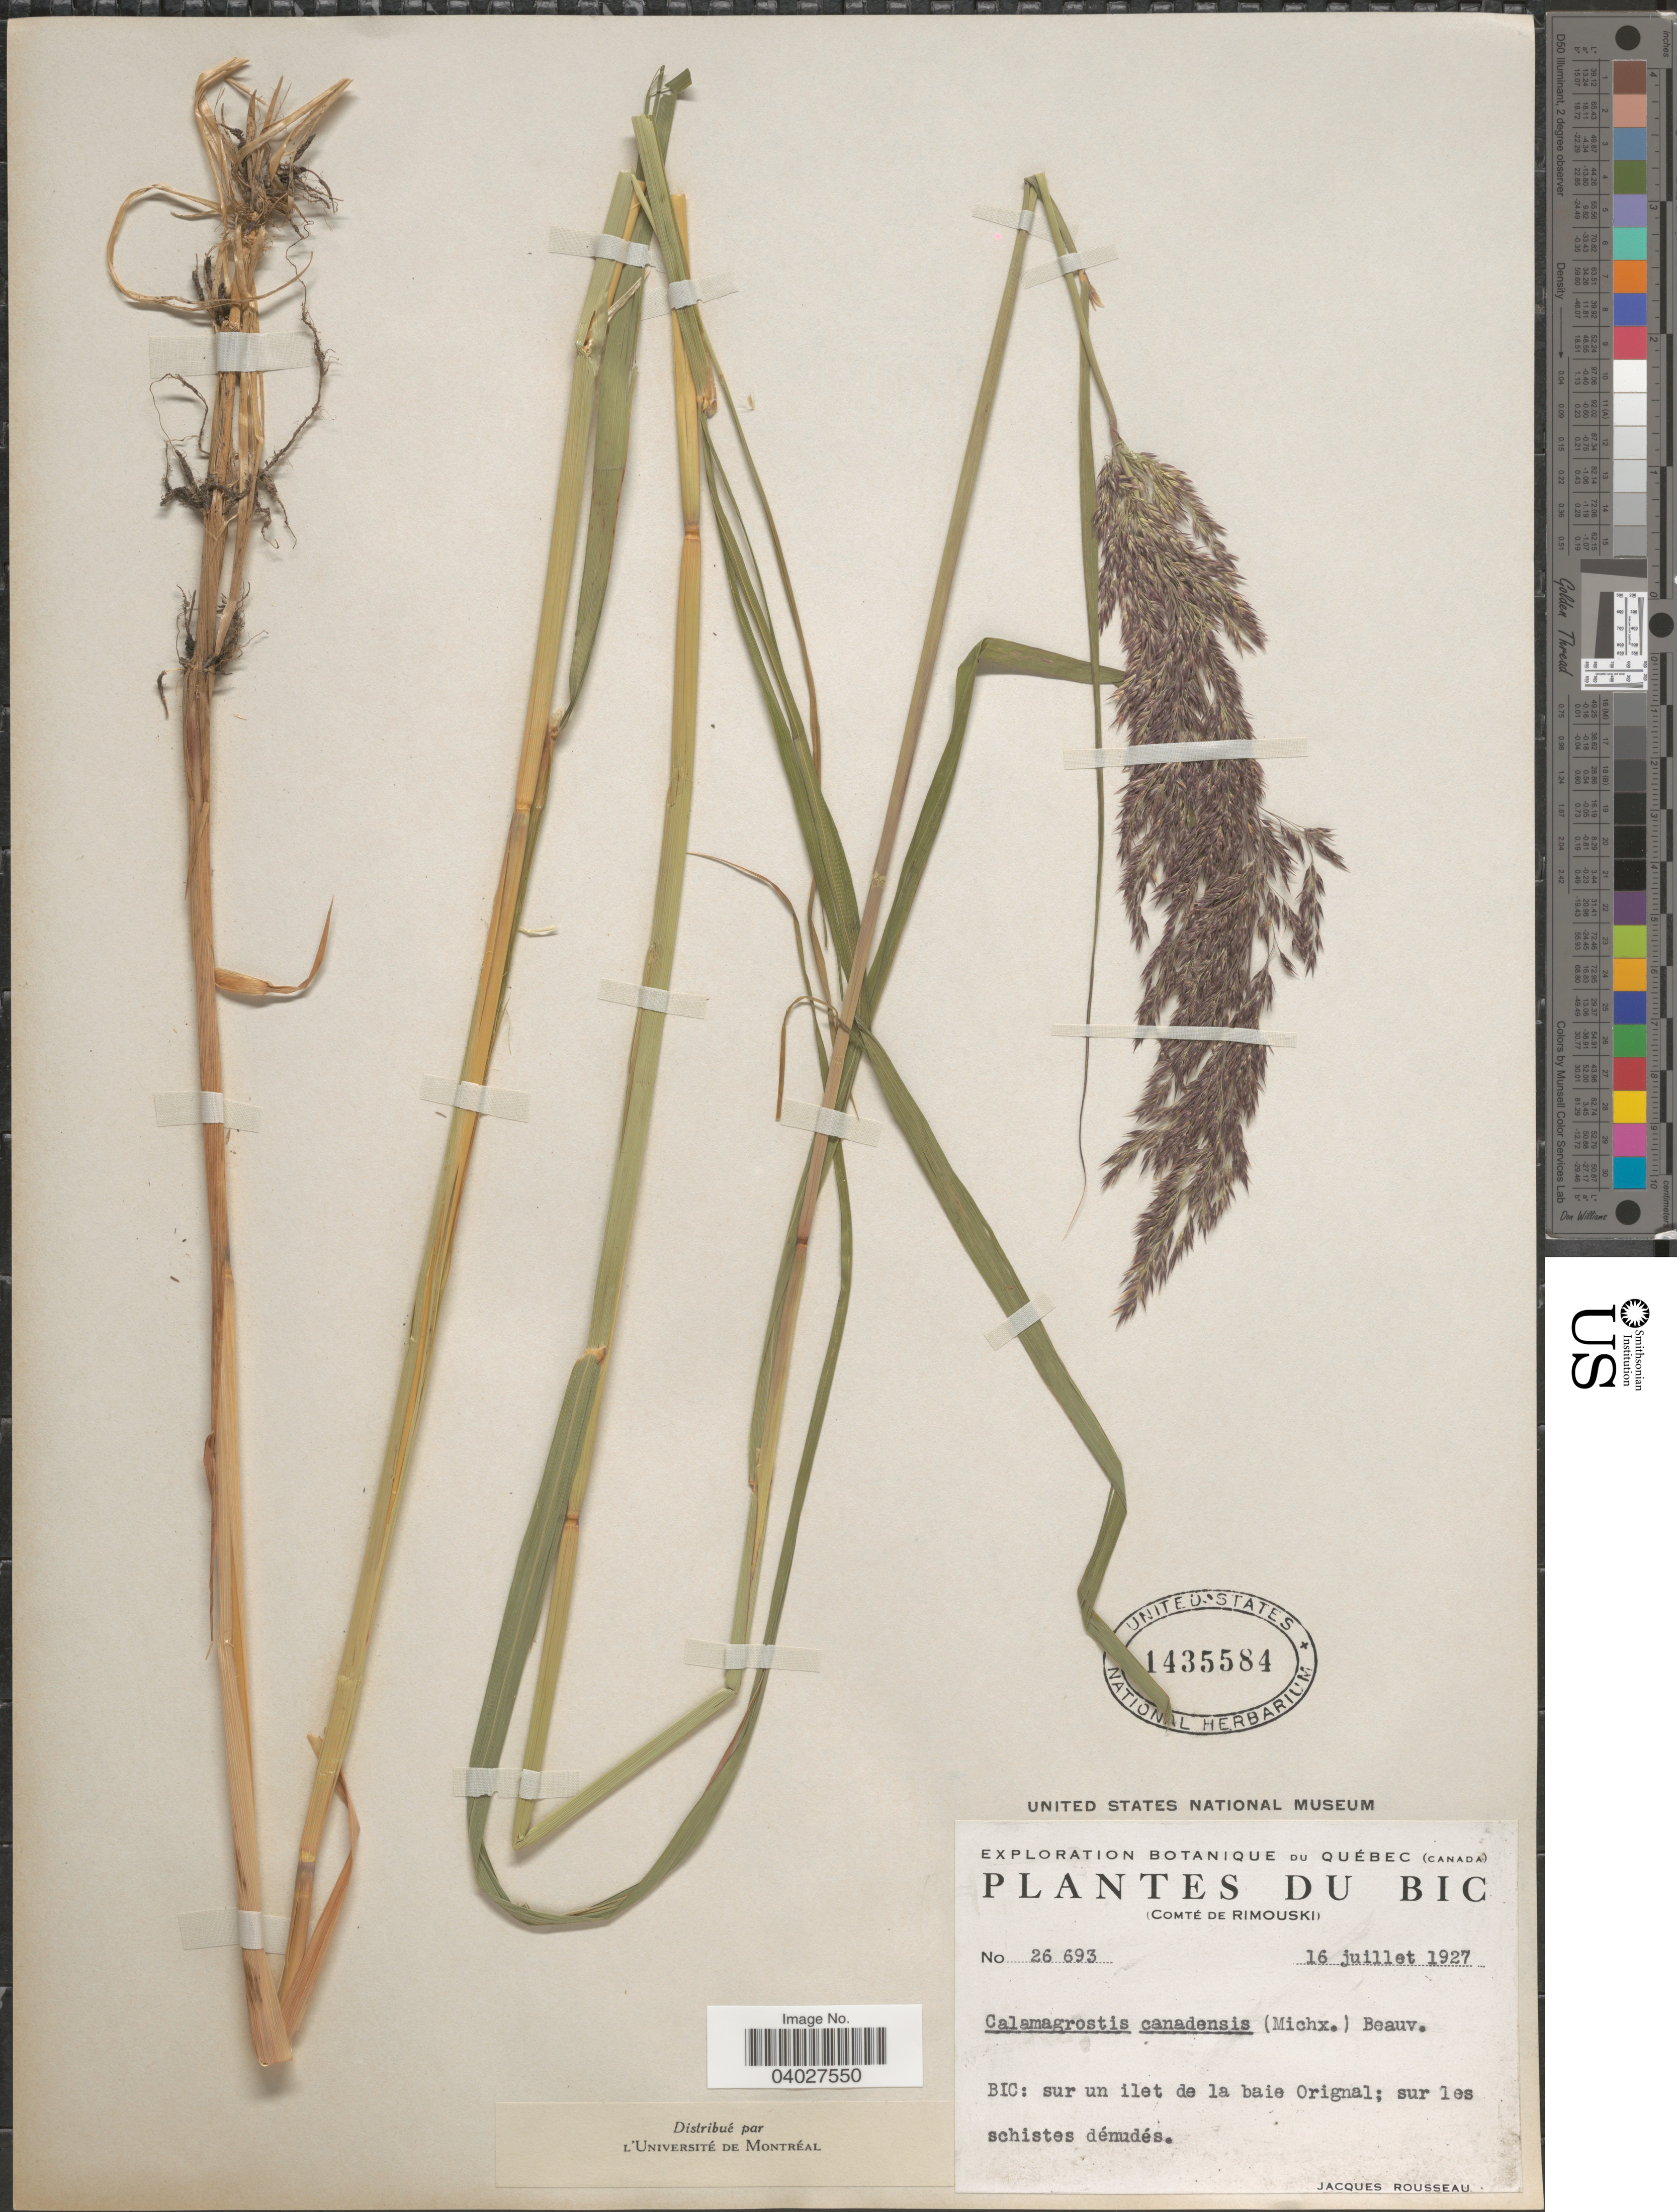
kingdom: Plantae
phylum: Tracheophyta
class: Liliopsida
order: Poales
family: Poaceae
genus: Calamagrostis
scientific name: Calamagrostis canadensis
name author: (Michx.) P. Beauv.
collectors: J. Rousseau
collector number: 26693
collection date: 1927-07-16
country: Canada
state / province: Quebec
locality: Bic. (Comté de Rimouski). Bic: sur un ilet de la baie Orignal: sur les schistes dénudés.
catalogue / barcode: US 1435584